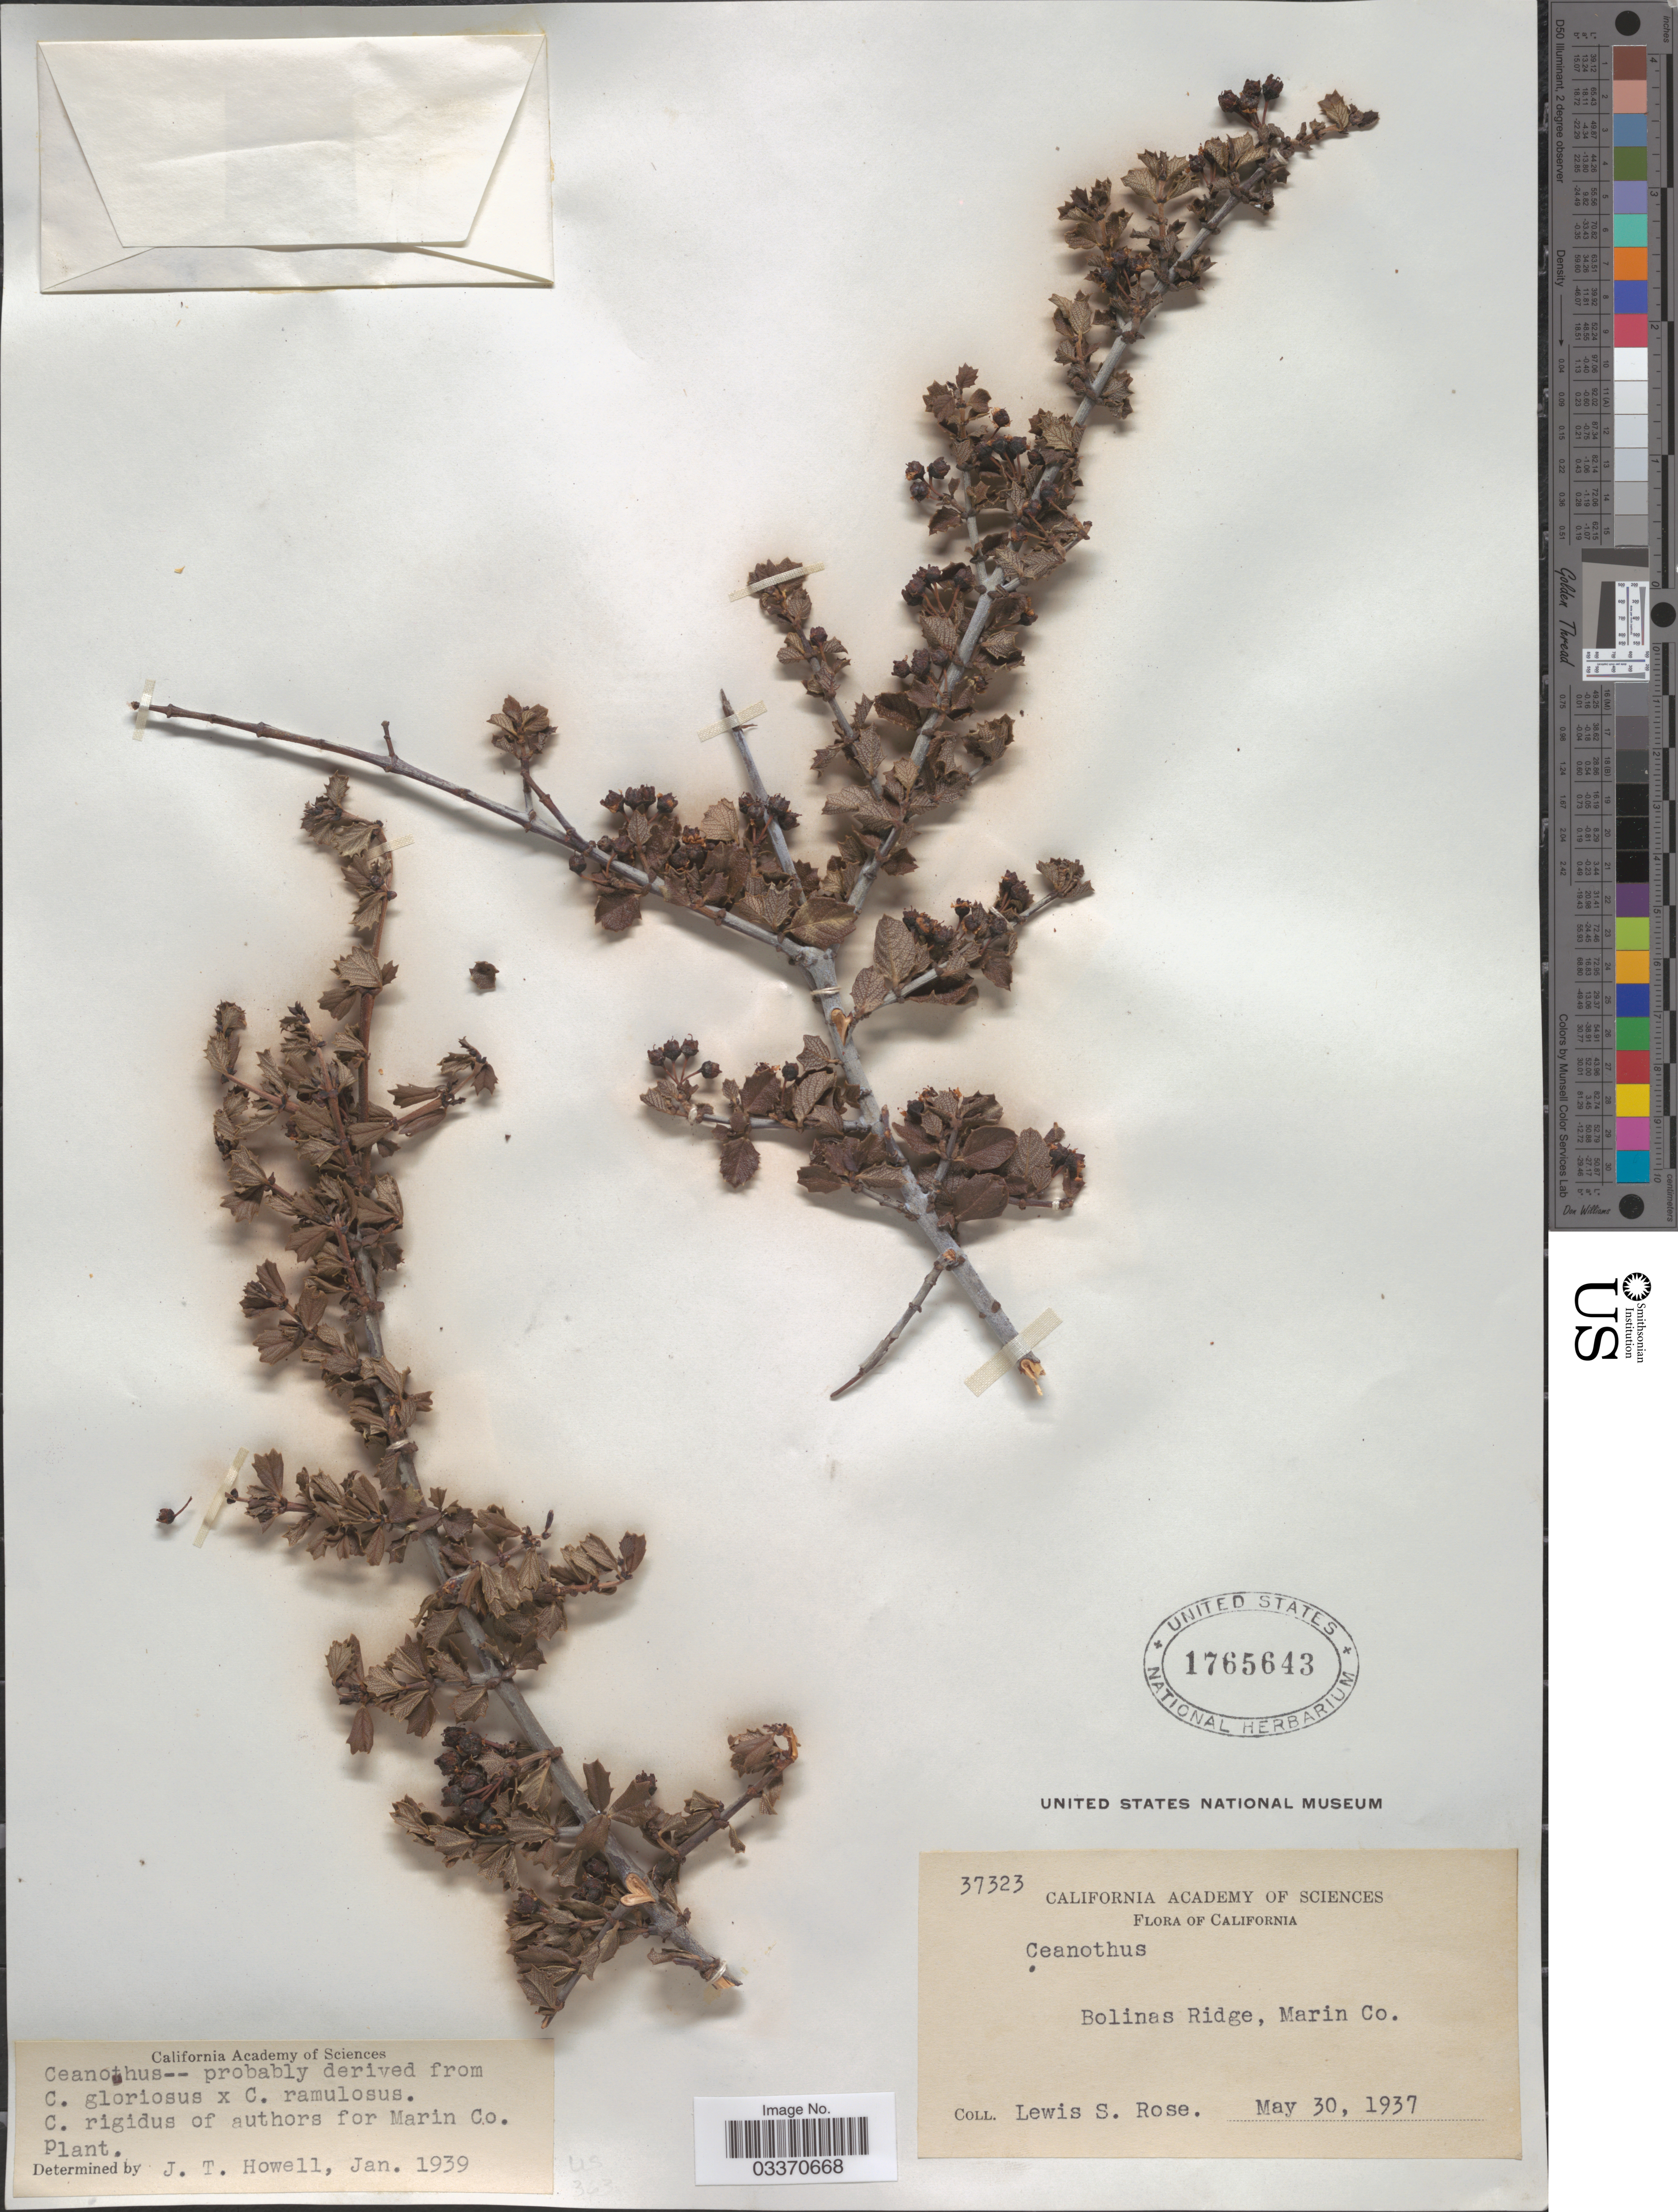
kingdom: Plantae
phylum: Tracheophyta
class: Magnoliopsida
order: Rosales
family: Rhamnaceae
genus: Ceanothus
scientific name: Ceanothus sp.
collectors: L. S. Rose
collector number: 37323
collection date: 1937-05-30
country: United States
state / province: California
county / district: Marin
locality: Bolinas Ridge, Marin Co.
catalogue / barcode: US 1765643